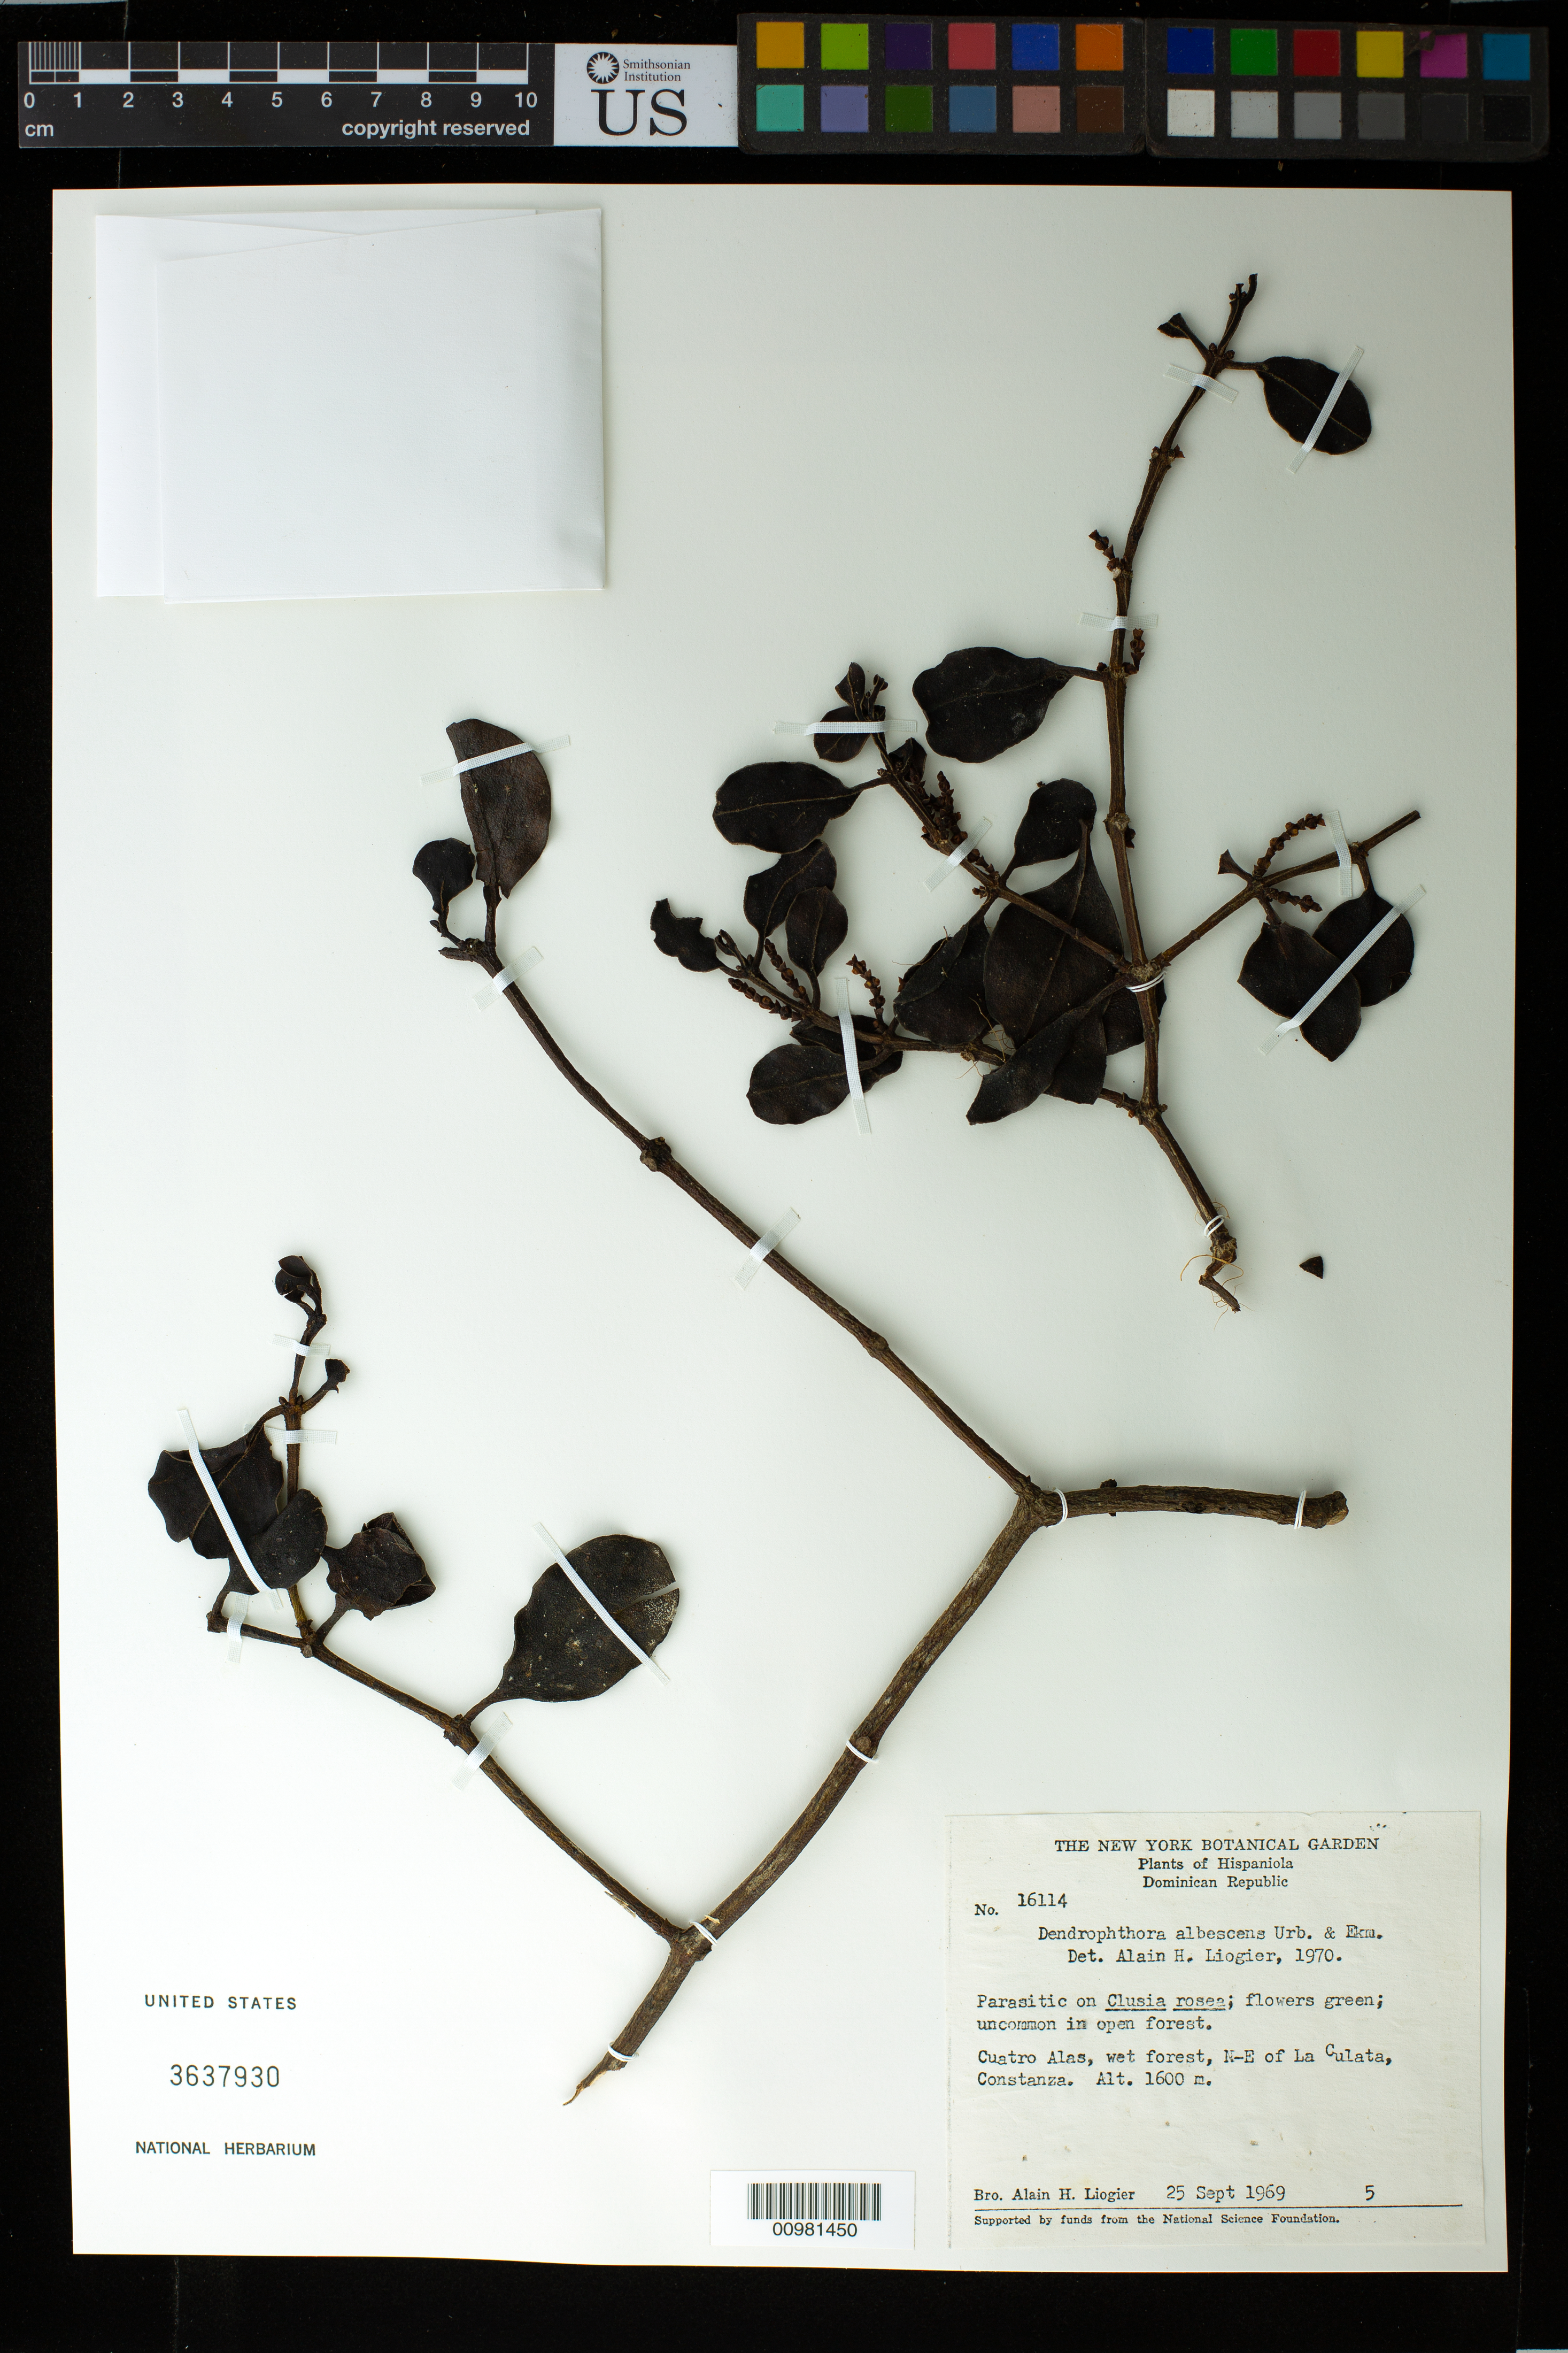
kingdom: Plantae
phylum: Tracheophyta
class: Magnoliopsida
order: Santalales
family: Viscaceae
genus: Dendrophthora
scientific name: Dendrophthora tetrastachya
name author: (C. Wright ex Griseb.) Urb.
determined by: Caraballo-Ortiz, Marcos A., (MISS), University of Mississippi (UNITED STATES)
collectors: A. H. Liogier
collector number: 16114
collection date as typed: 25 Sep 1969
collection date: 1969-09-25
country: Dominican Republic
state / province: La Vega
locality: Cuatro Alas, NE of La Culata, Constanza.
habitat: Open, wet forest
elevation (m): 1600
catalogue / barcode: US 3637930